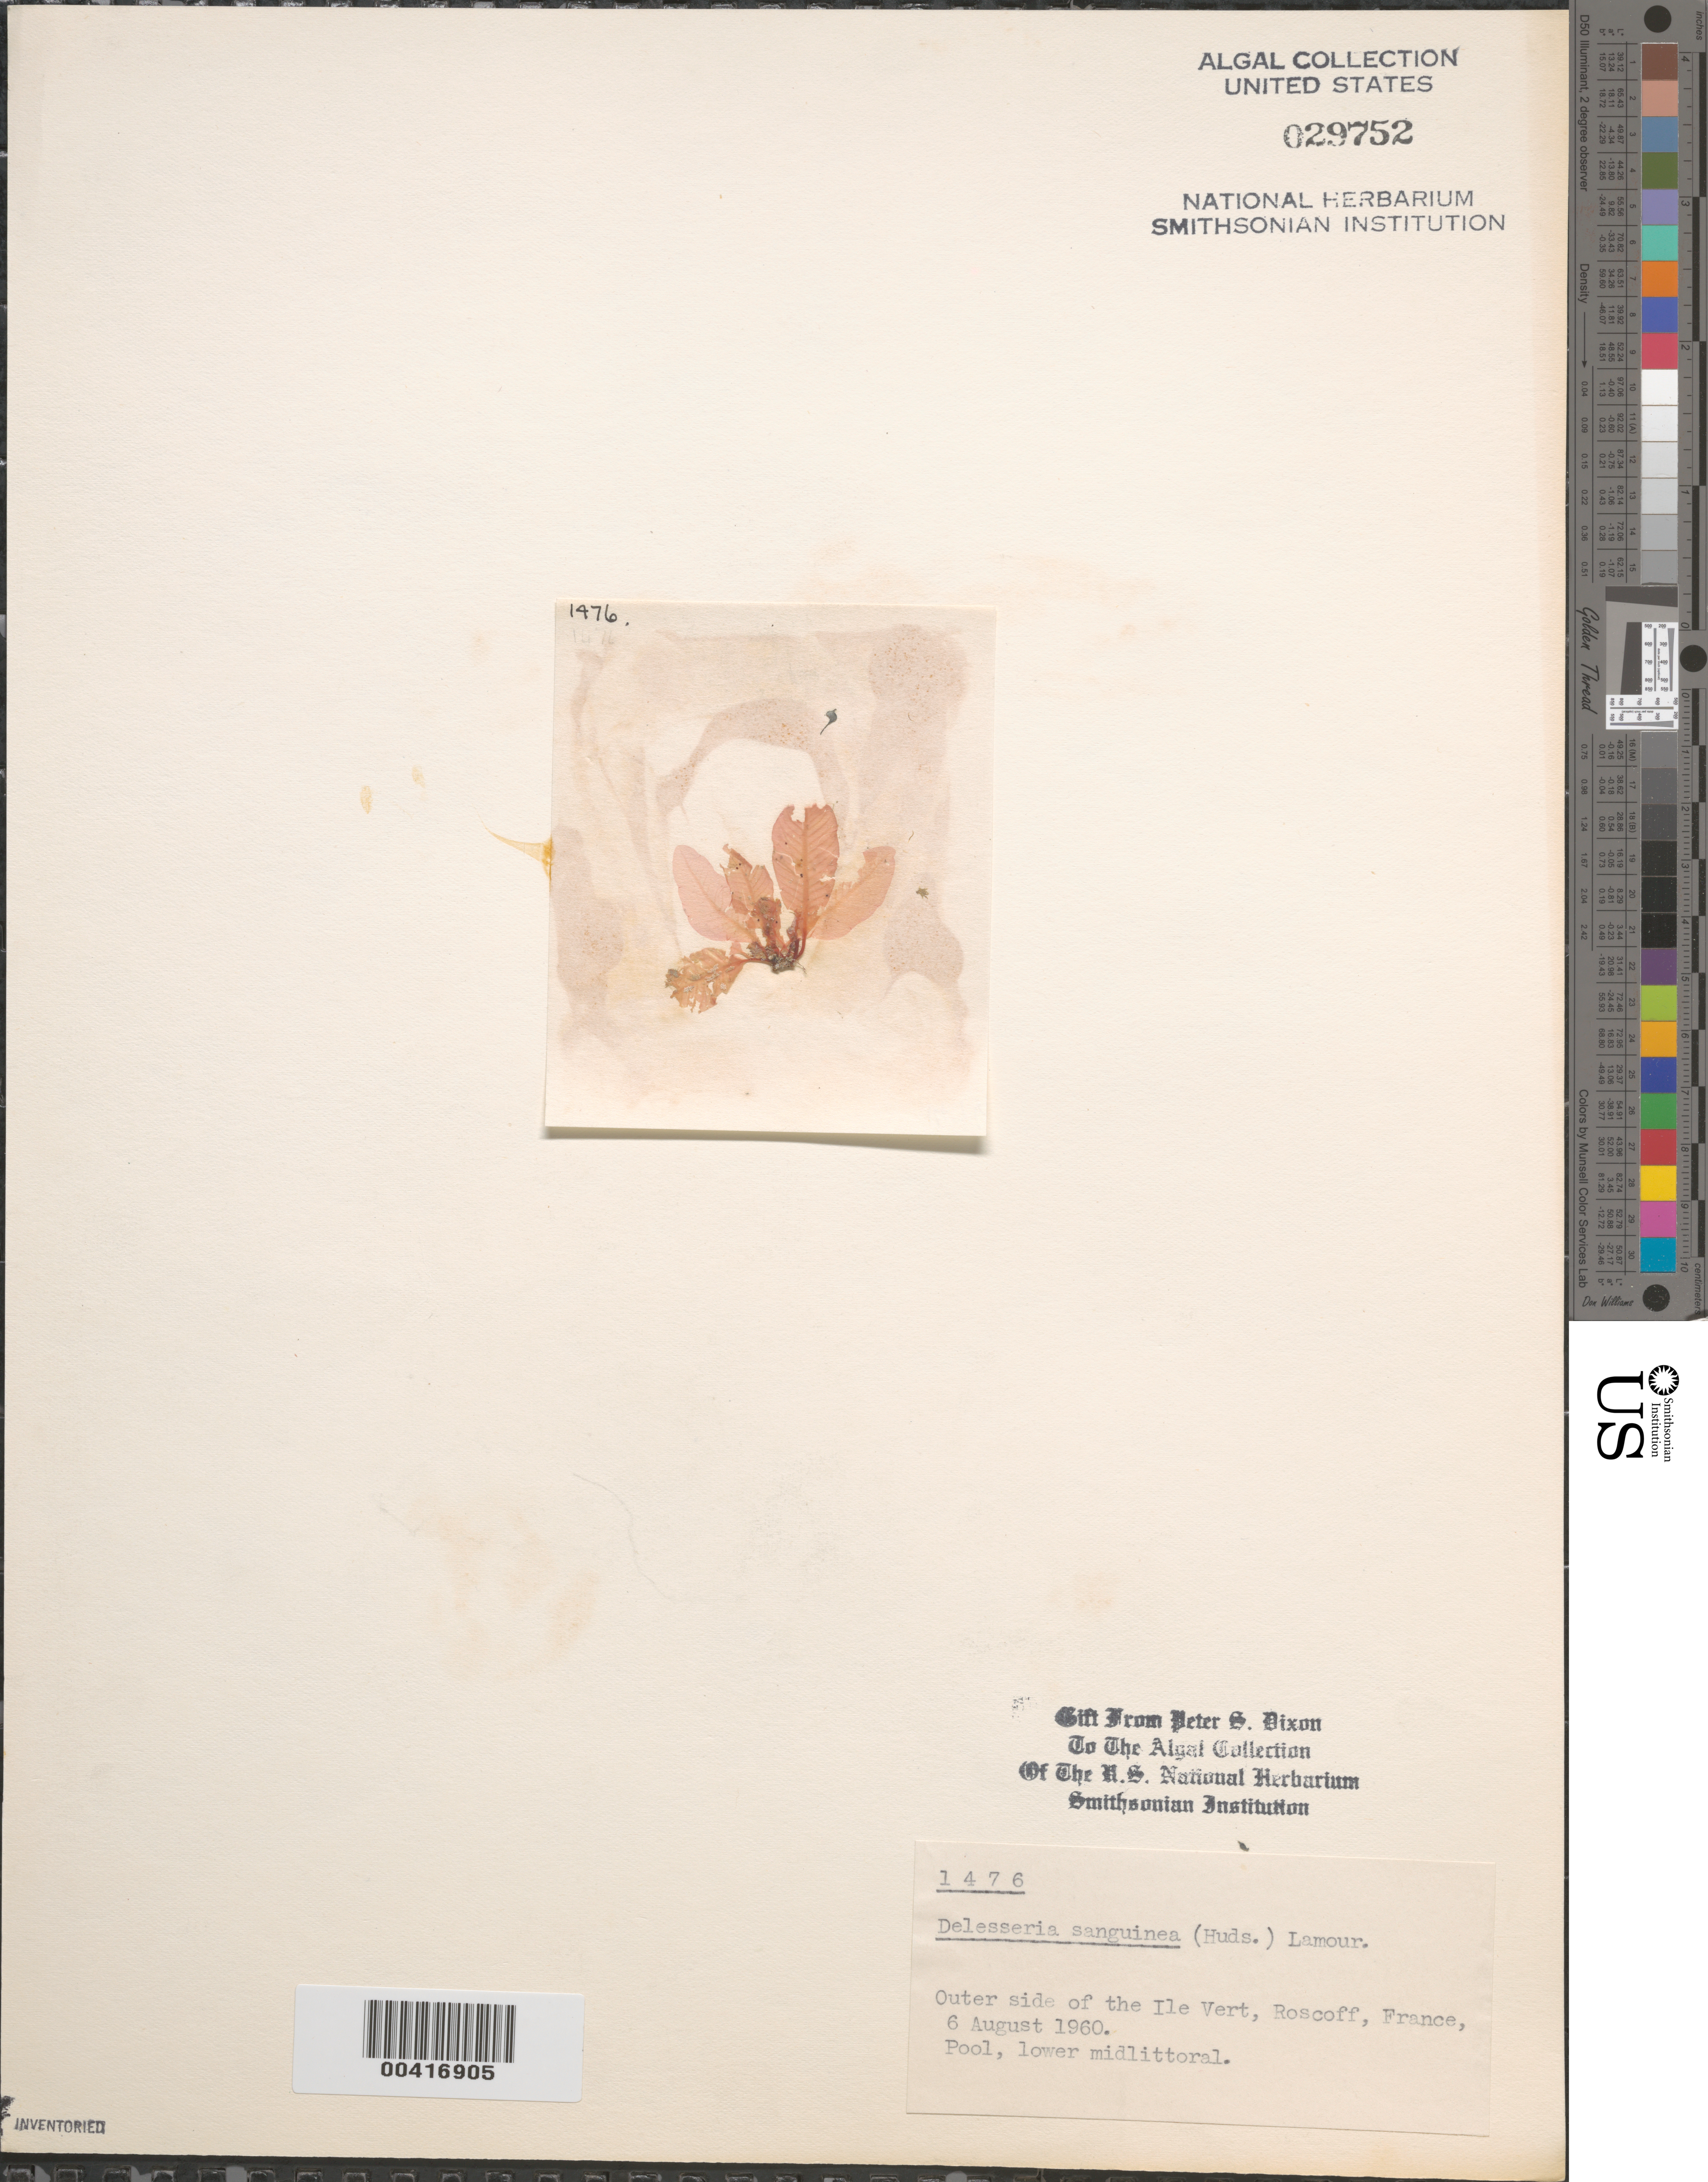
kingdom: Plantae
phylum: Rhodophyta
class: Florideophyceae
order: Ceramiales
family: Delesseriaceae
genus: Delesseria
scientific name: Delesseria sanguinea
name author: (Huds.) J.V.Lamouroux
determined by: Dixon, P. S.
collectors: P. S. Dixon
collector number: PSD 1476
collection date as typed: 06 Aug 1960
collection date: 1960-08-06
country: France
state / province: Bretagne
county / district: Finistère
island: Ile Verte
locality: Roscoff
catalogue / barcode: US 29752